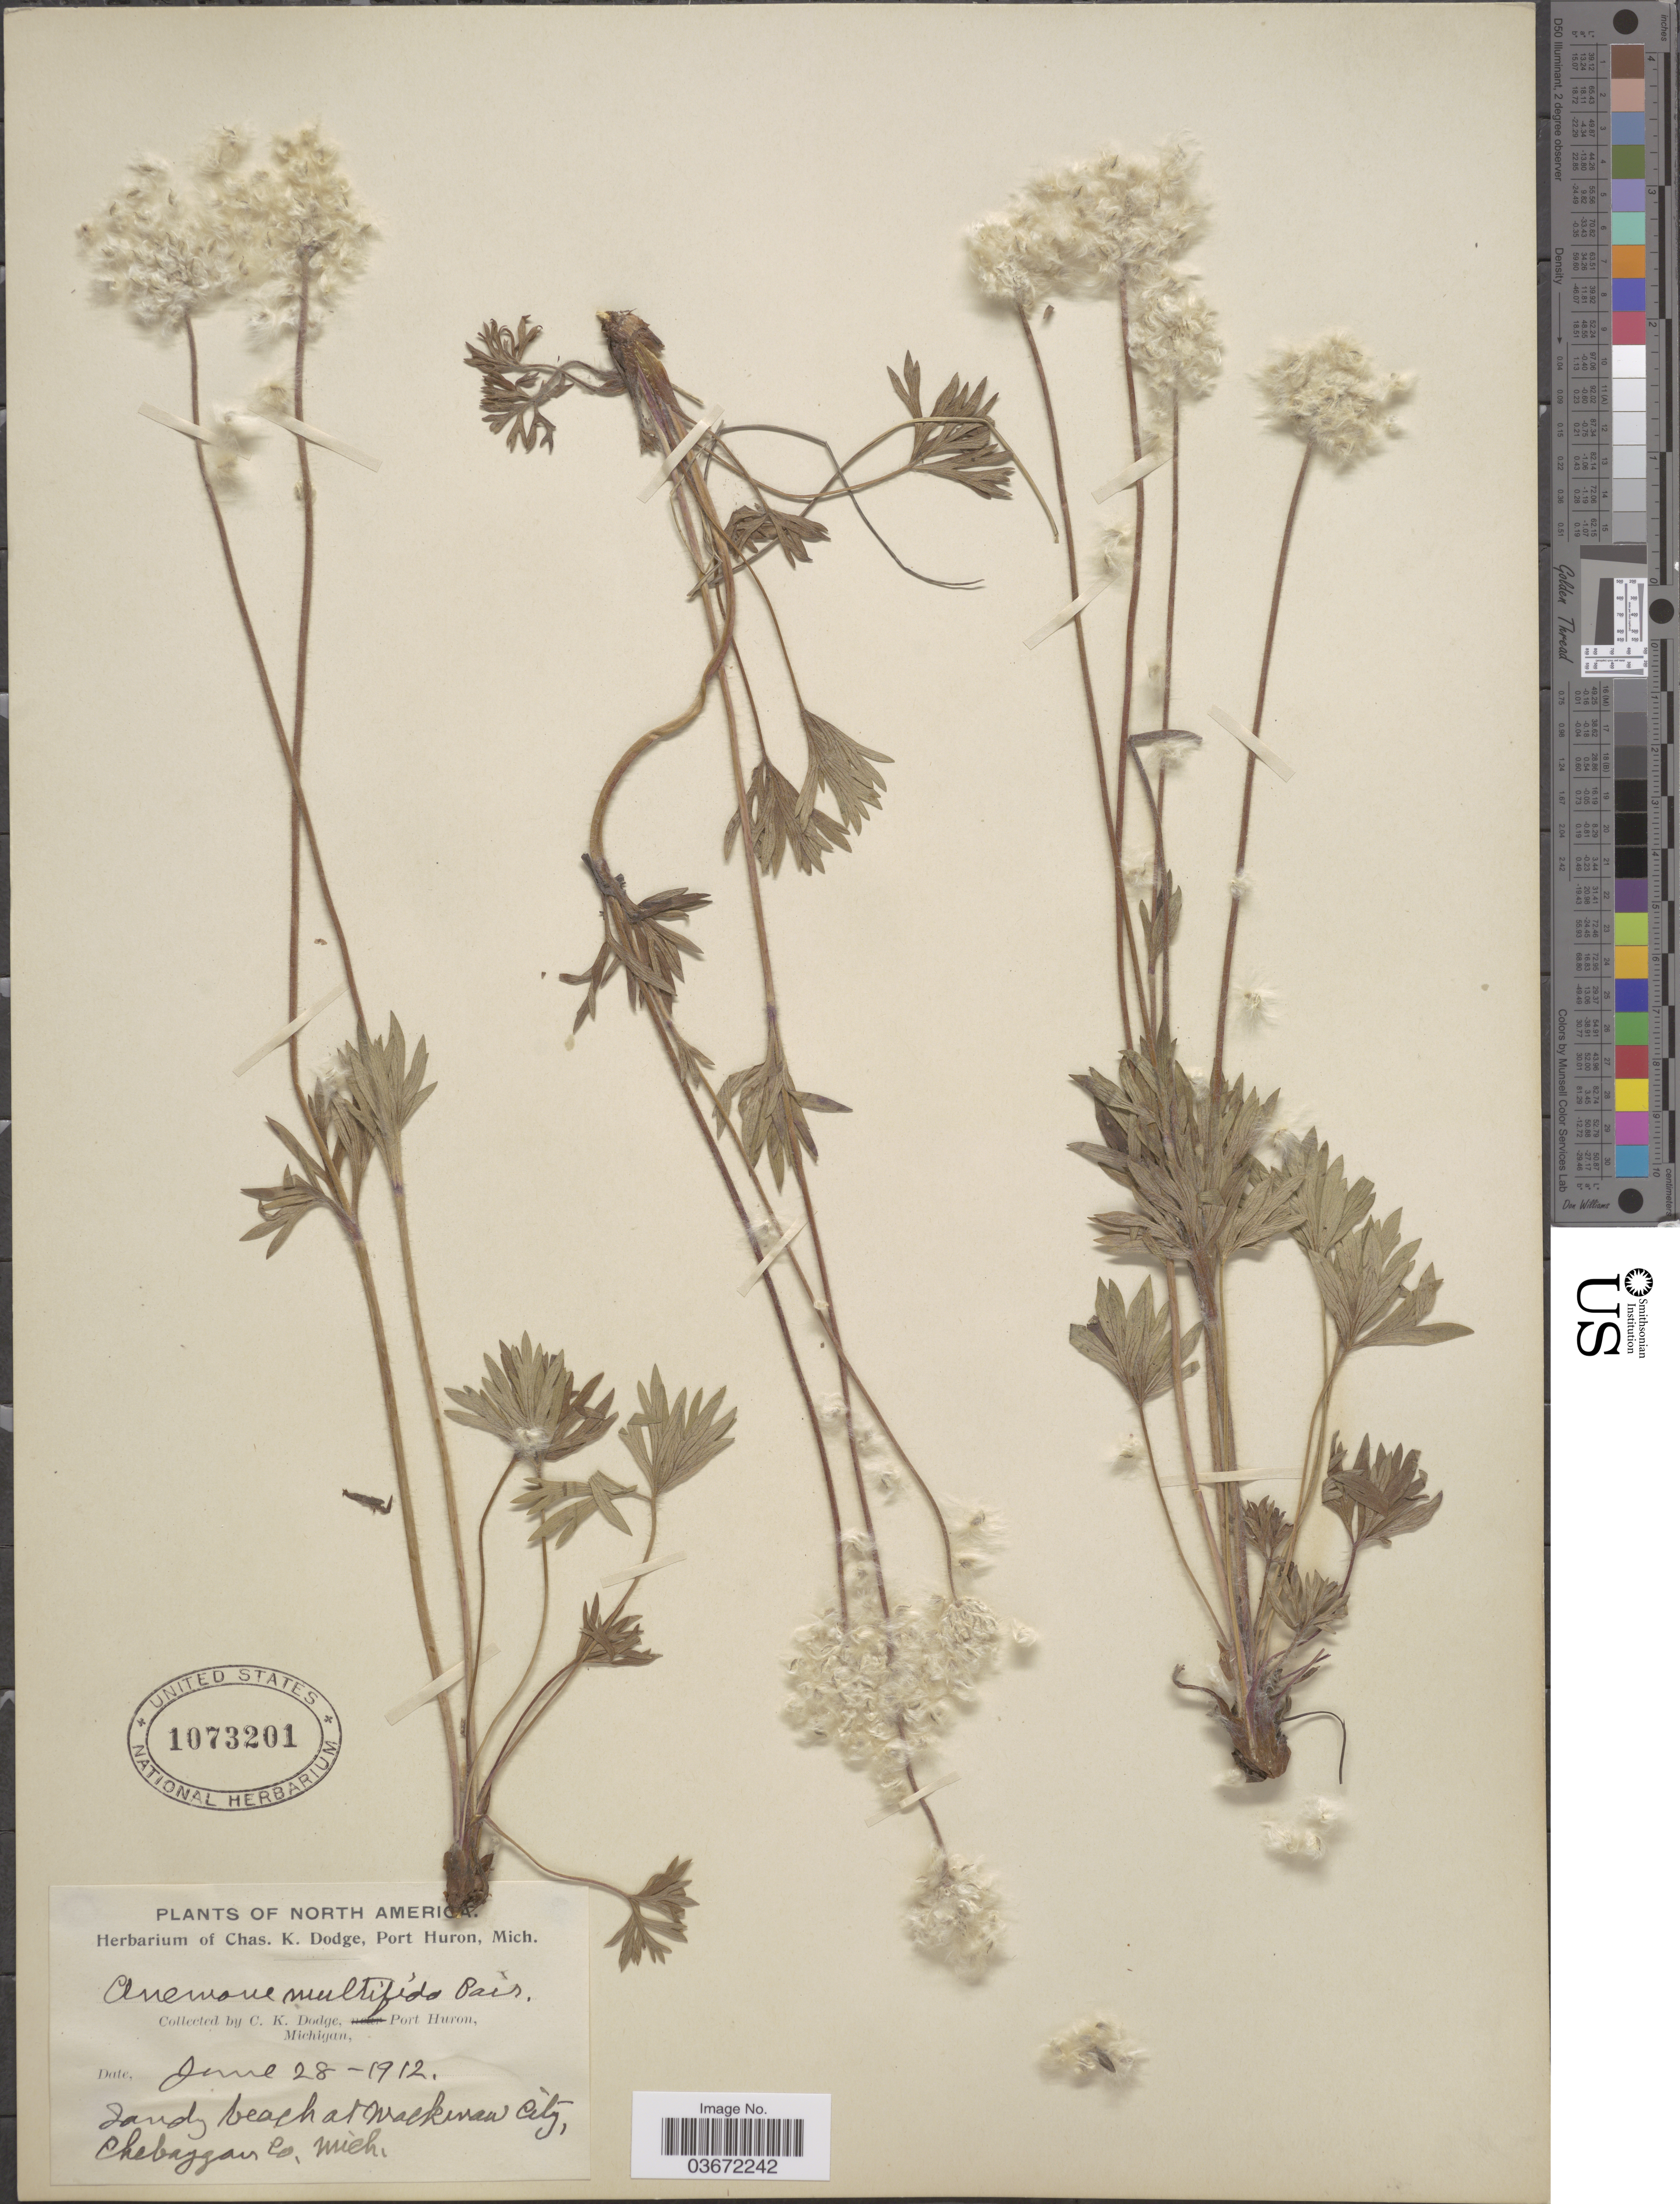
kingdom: Plantae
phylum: Tracheophyta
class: Magnoliopsida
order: Ranunculales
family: Ranunculaceae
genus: Anemone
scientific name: Anemone multifida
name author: Poir.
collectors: C. Dodge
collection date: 1912-06-28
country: United States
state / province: Michigan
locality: Sandy beach at Mackinaw City, Cheboygan Co.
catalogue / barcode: US 1073201